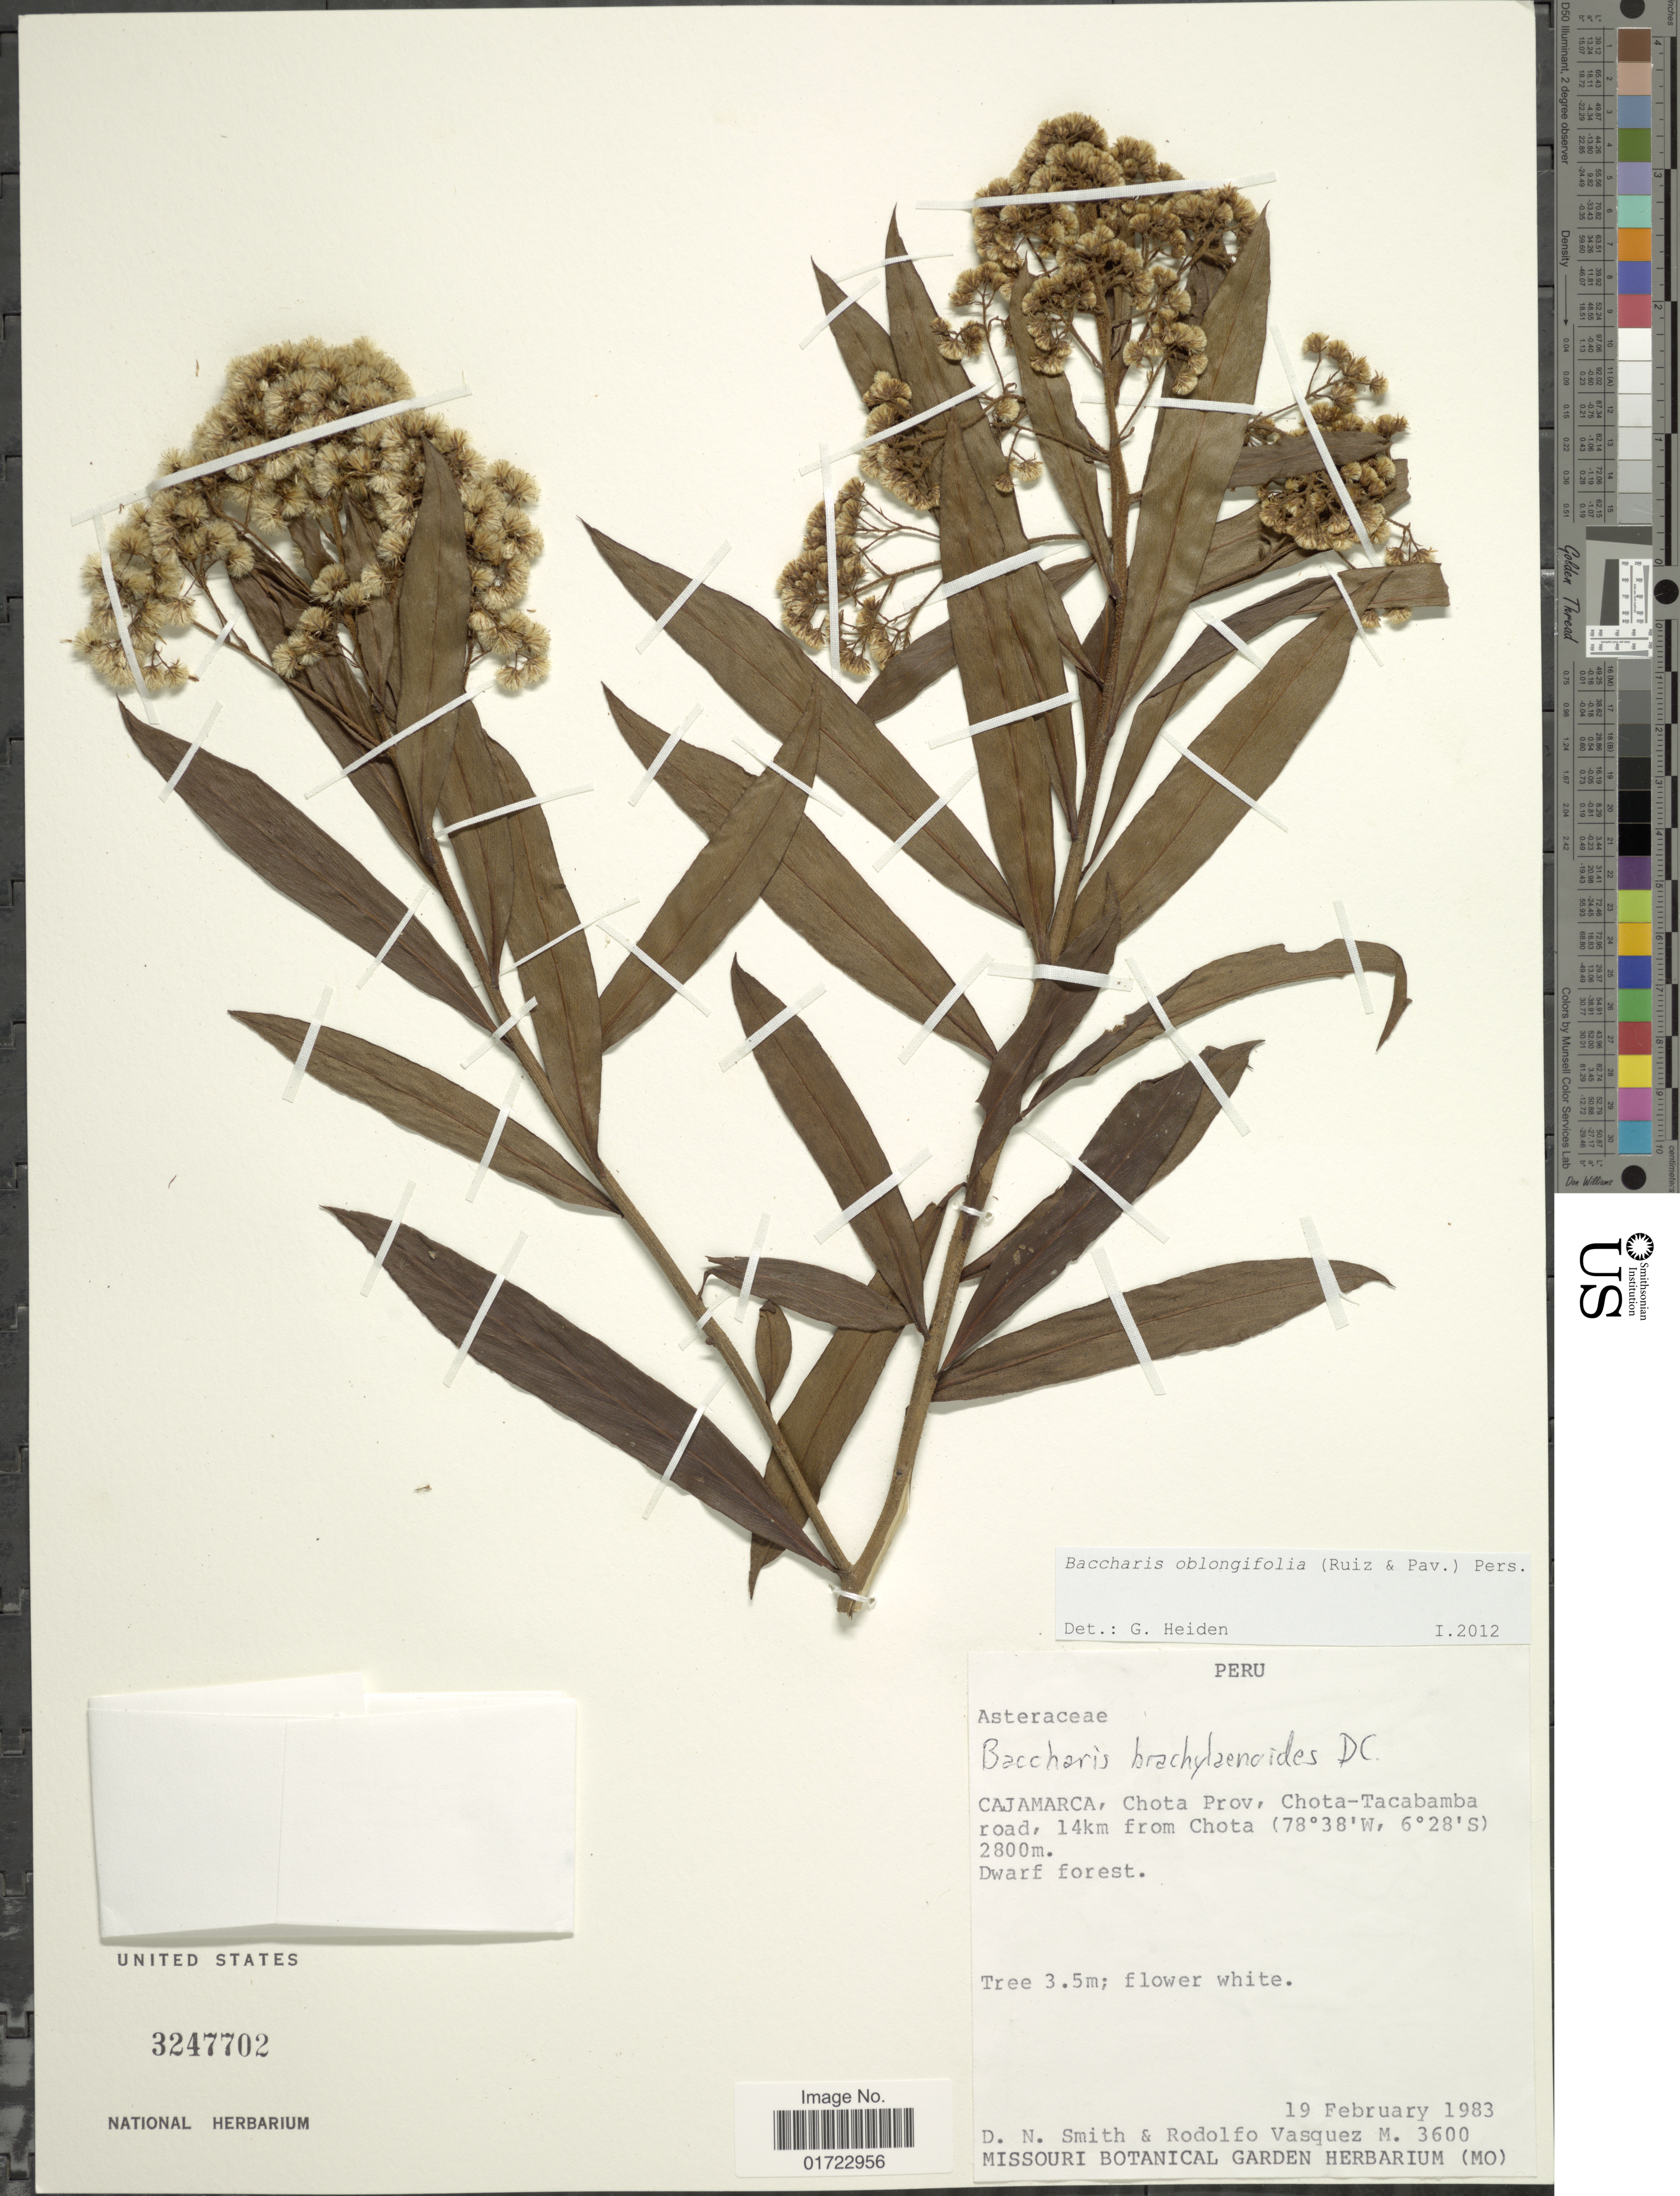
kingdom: Plantae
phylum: Tracheophyta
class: Magnoliopsida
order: Asterales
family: Asteraceae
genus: Baccharis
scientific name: Baccharis oblongifolia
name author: (Ruiz & Pav.) Pers.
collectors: D. Smith & R. Vásquez M.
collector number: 3600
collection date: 1983-02-19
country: Peru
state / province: Cajamarca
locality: Chota Prov, Chota-Tacabamba road, 14km from Chota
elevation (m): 2800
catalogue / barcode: US 3247702